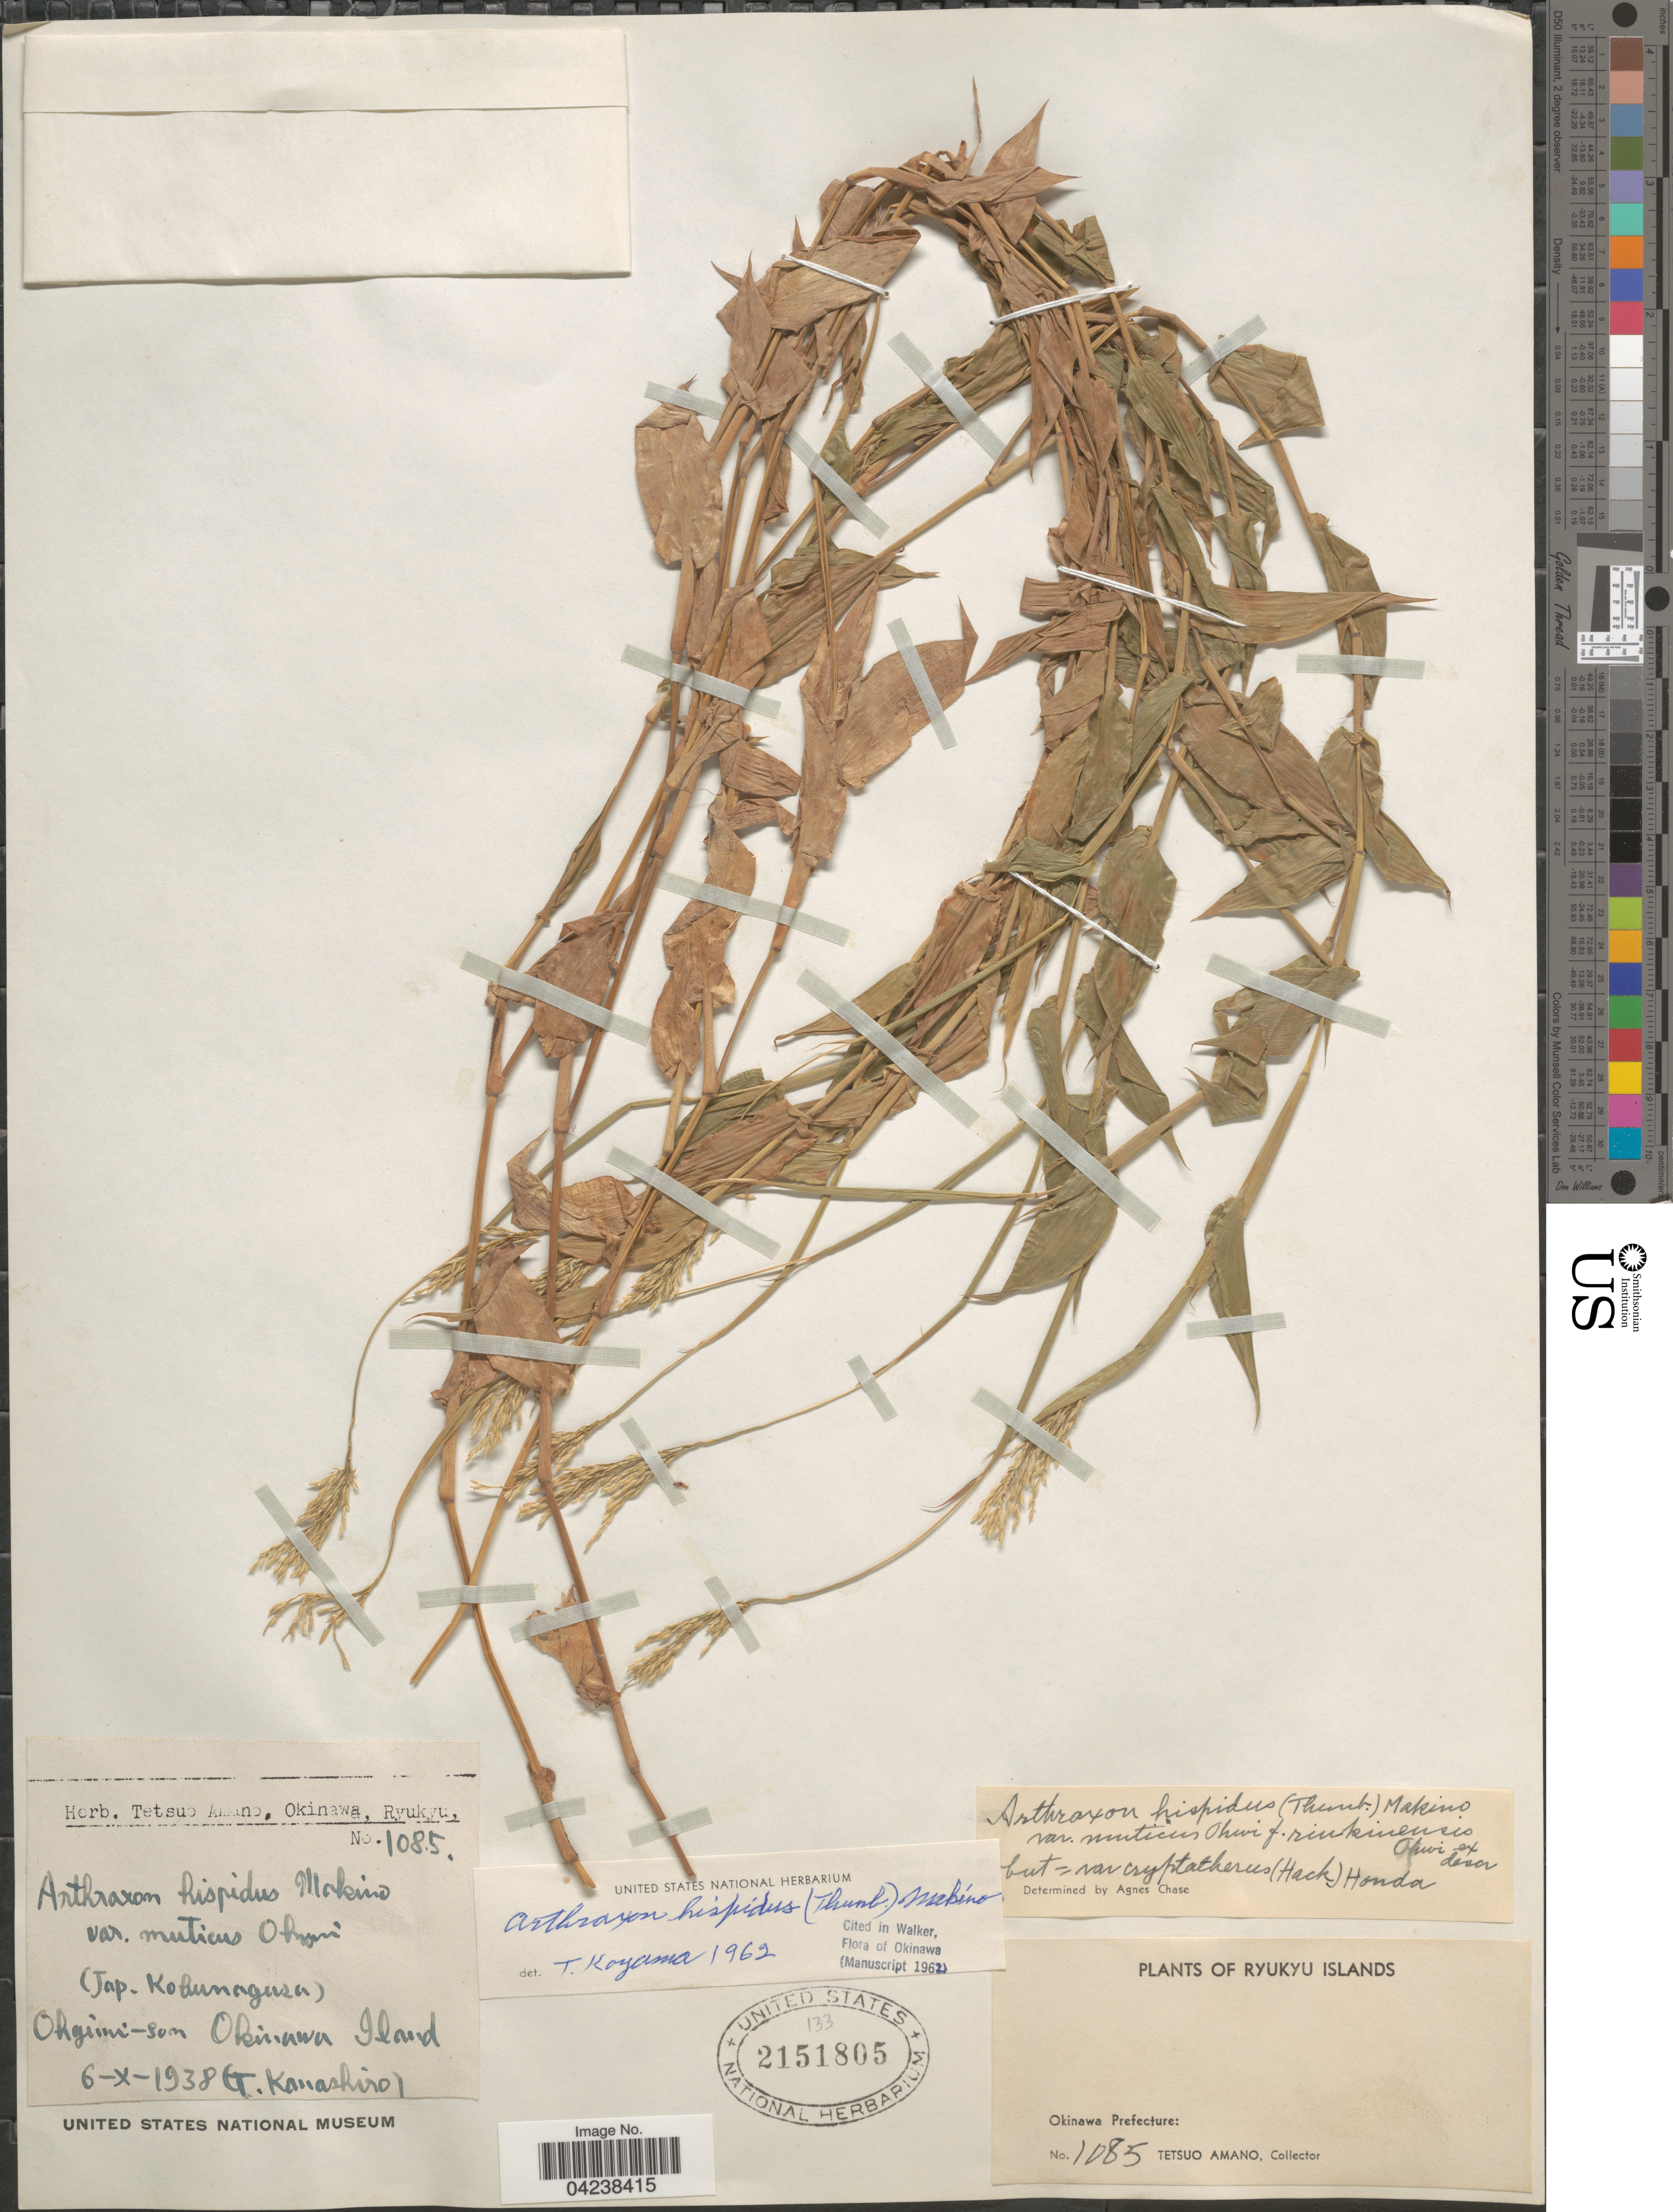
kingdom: Plantae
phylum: Tracheophyta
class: Liliopsida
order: Poales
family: Poaceae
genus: Arthraxon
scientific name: Arthraxon hispidus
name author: (Thunb.) Makino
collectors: T. Amano & T. Kanashiro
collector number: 1085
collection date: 1938-10-06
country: Japan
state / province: Okinawa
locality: Ryukyu Islands. Ohigini-san. Okinawa Island. Okinawa Prefecture.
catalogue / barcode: US 2151805